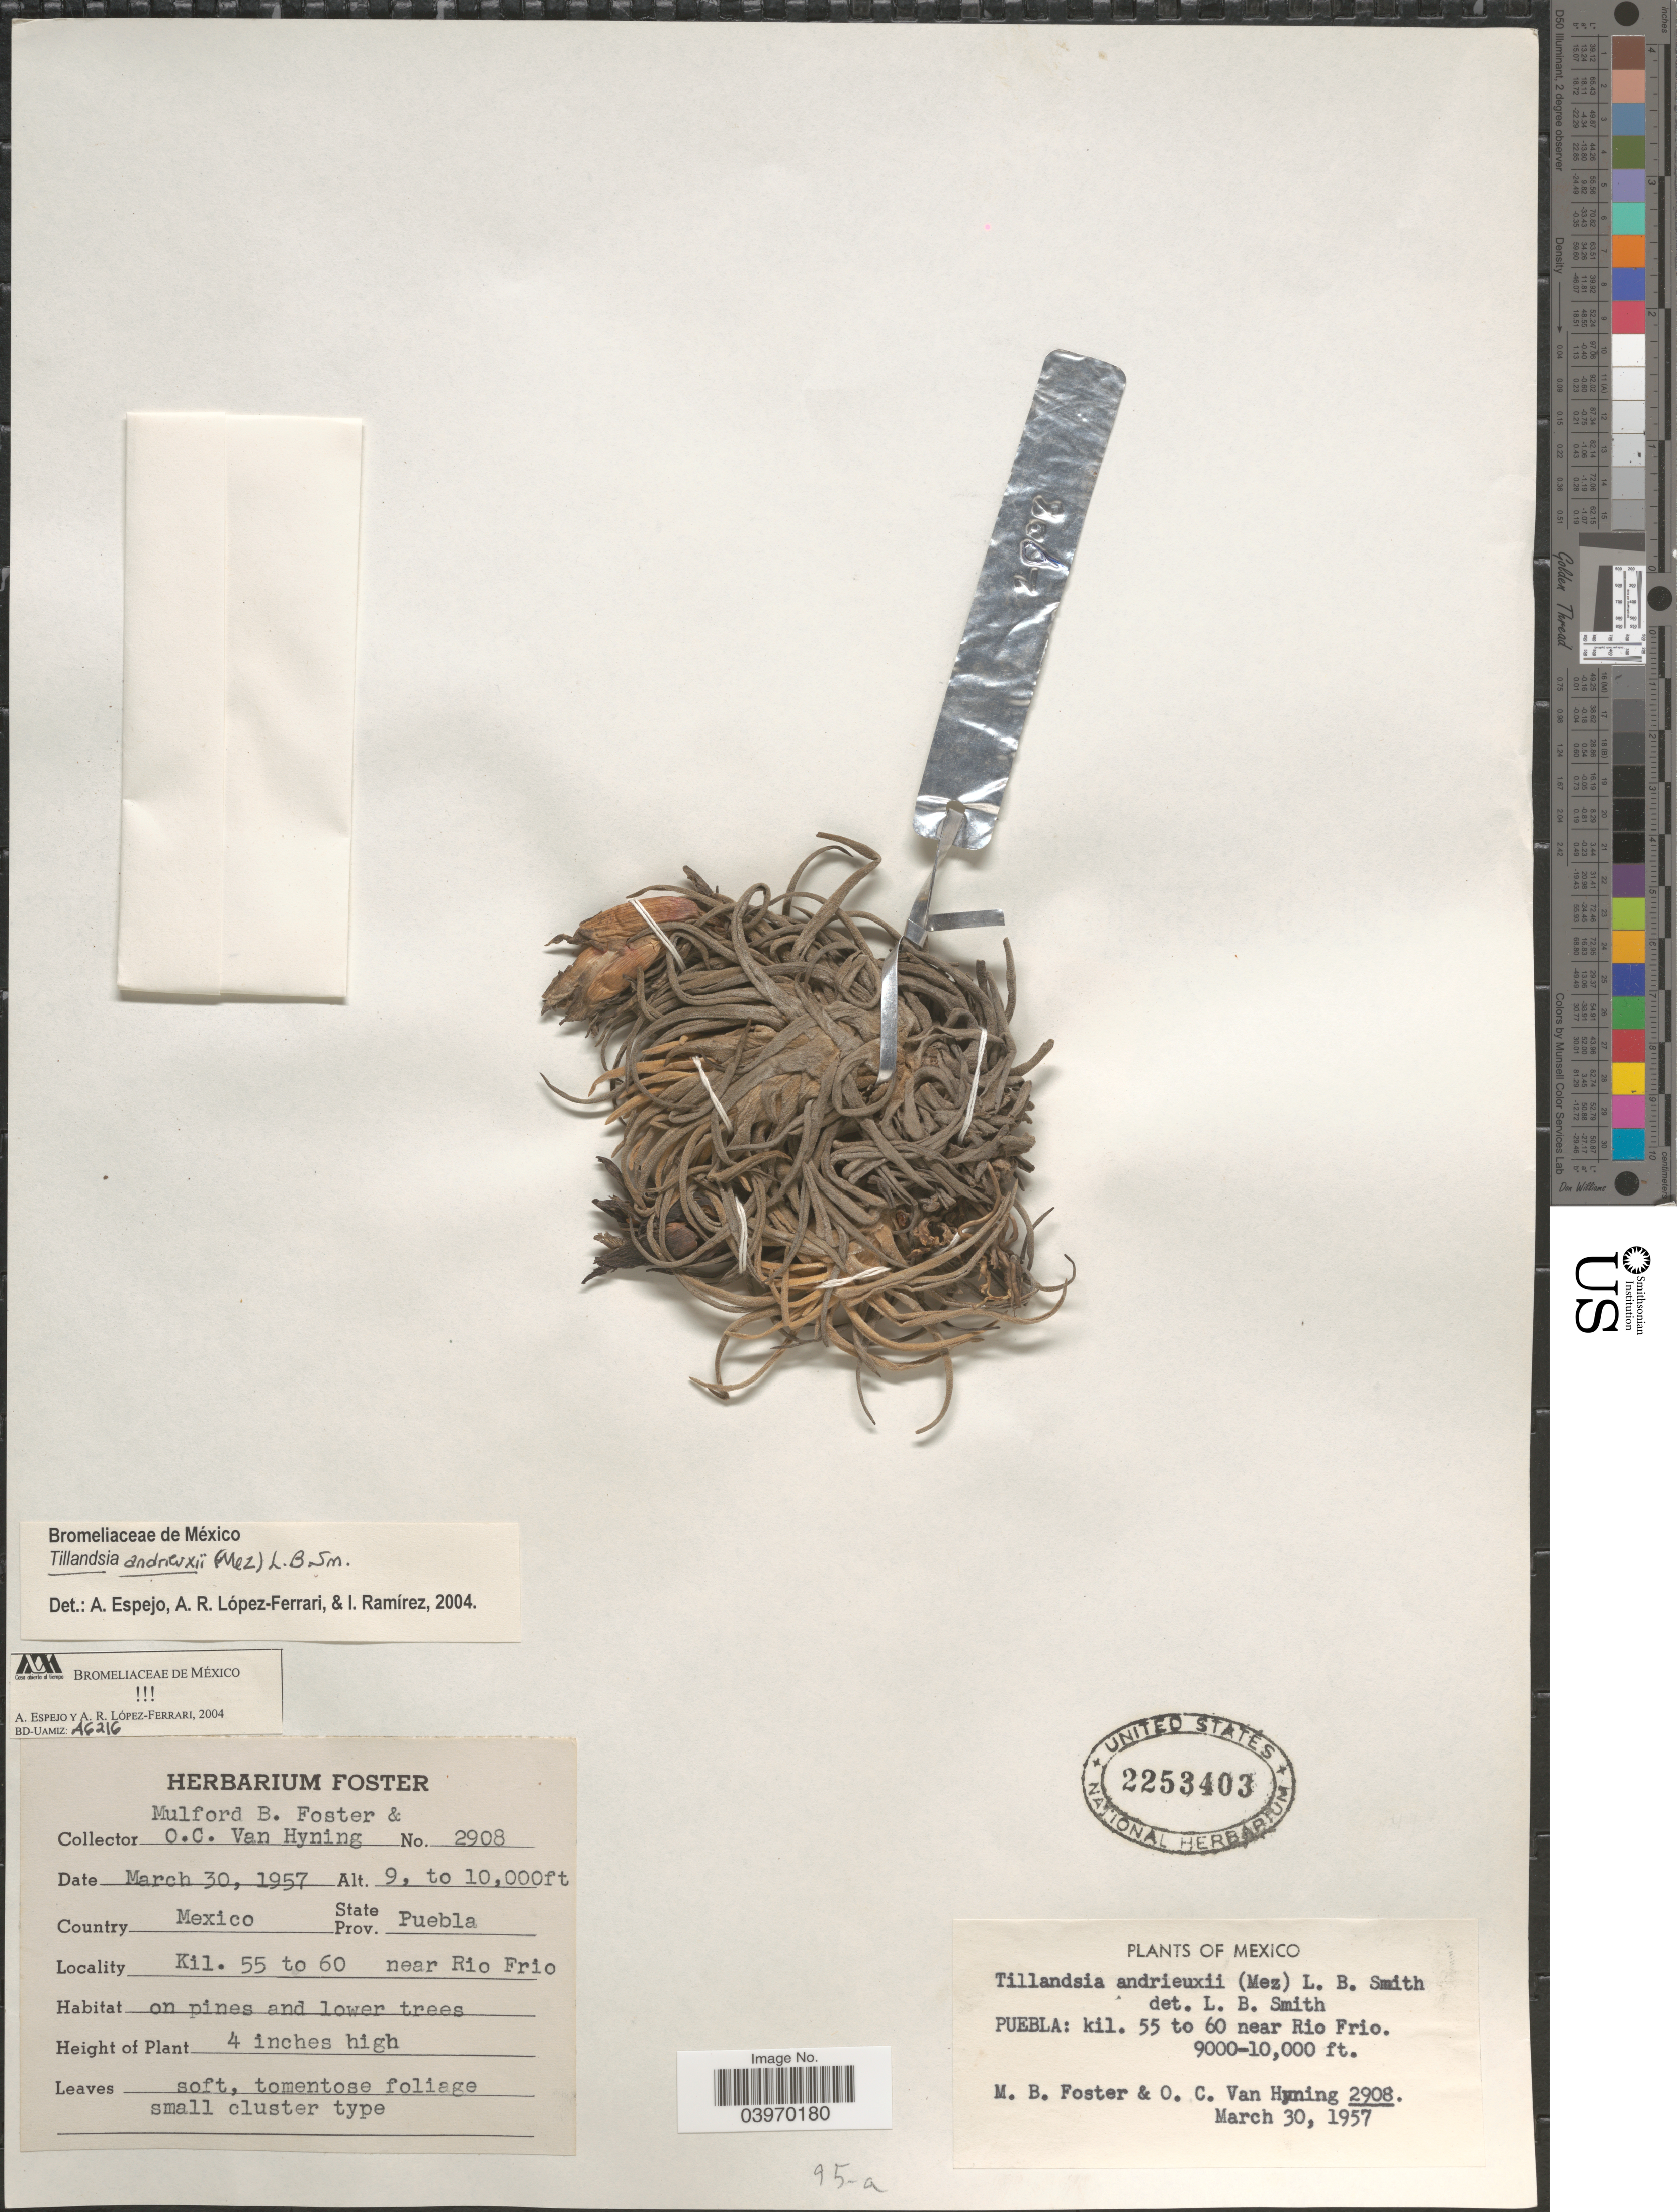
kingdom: Plantae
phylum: Tracheophyta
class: Liliopsida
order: Poales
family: Bromeliaceae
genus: Tillandsia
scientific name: Tillandsia andrieuxii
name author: (Mez) L.B. Sm.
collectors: M. B. Foster & O. Van Hyning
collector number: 2908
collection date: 1957-03-30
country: Mexico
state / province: Puebla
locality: Kil. 55 to 60 near Rio Frio.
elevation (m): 2743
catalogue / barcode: US 2253403